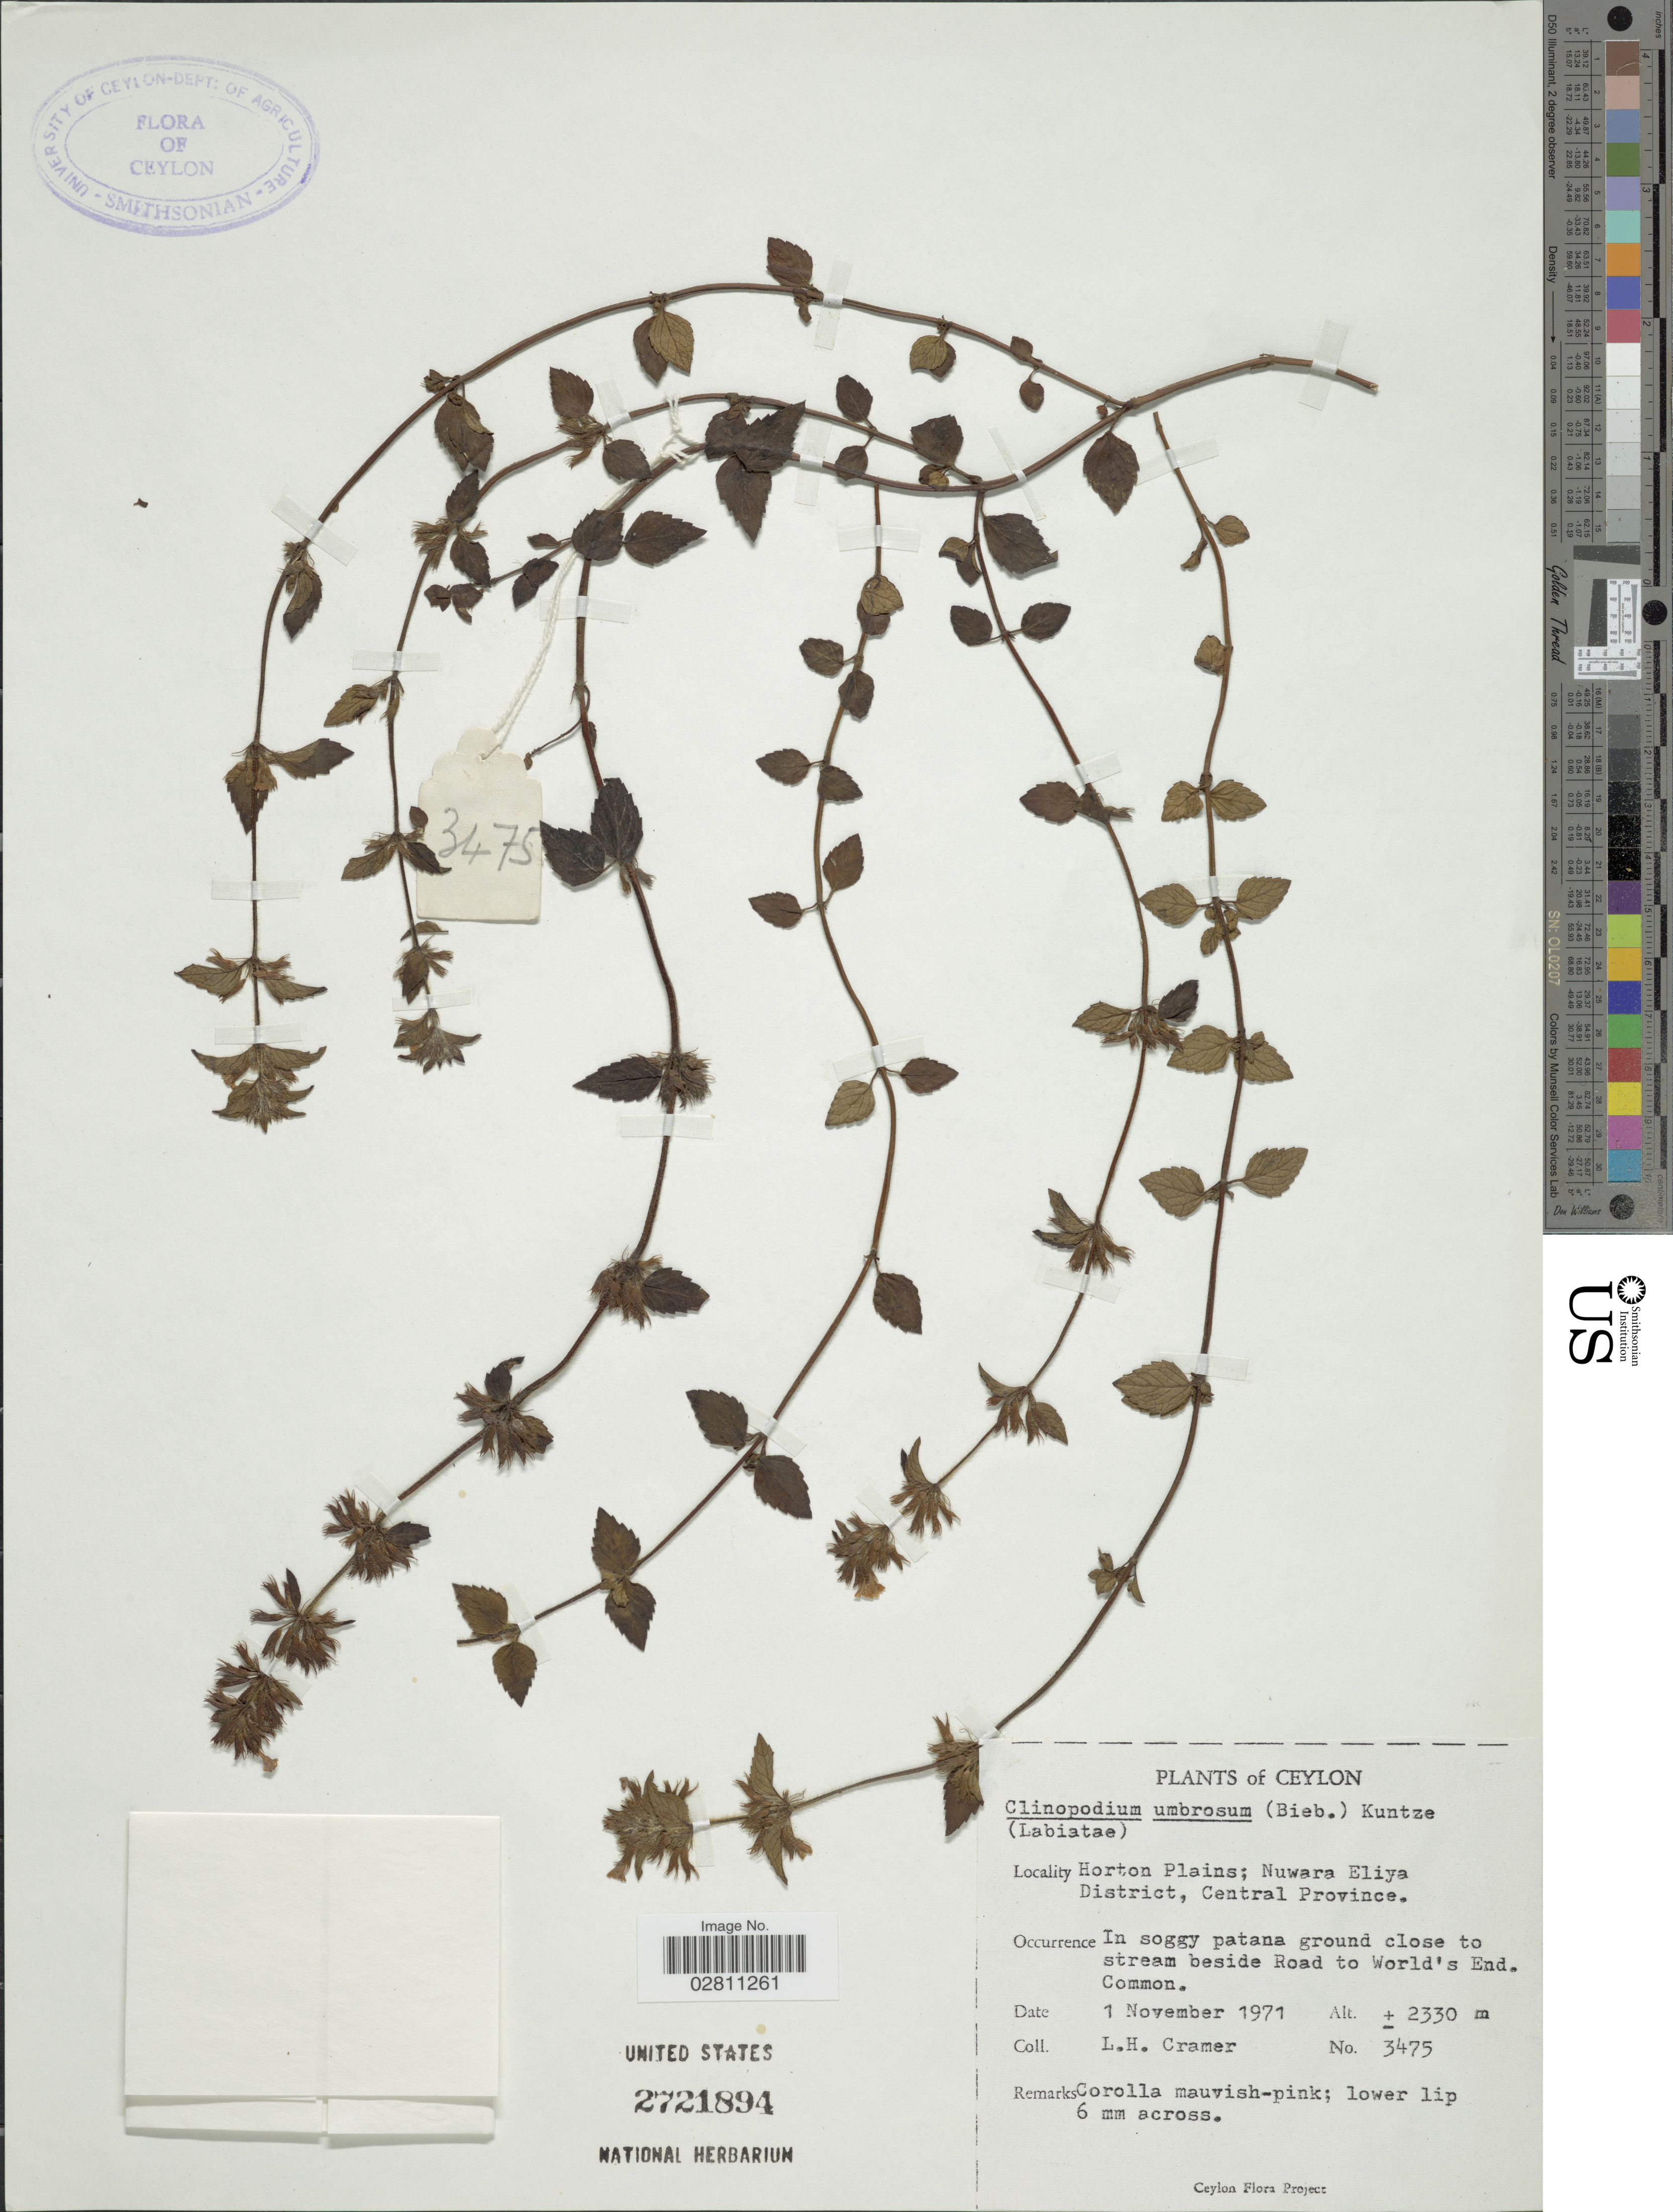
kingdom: Plantae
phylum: Tracheophyta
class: Magnoliopsida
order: Lamiales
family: Lamiaceae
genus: Clinopodium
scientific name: Clinopodium umbrosum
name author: (M. Bieb.) C. Koch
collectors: L. H. Cramer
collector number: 3475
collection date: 1971-11-01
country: Sri Lanka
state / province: Central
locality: Ceylon, Horton Plains; Nuwara Eliya District, Central Province. In soggy patana ground close to stream beside Road to World's End.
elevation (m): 2330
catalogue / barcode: US 2721894